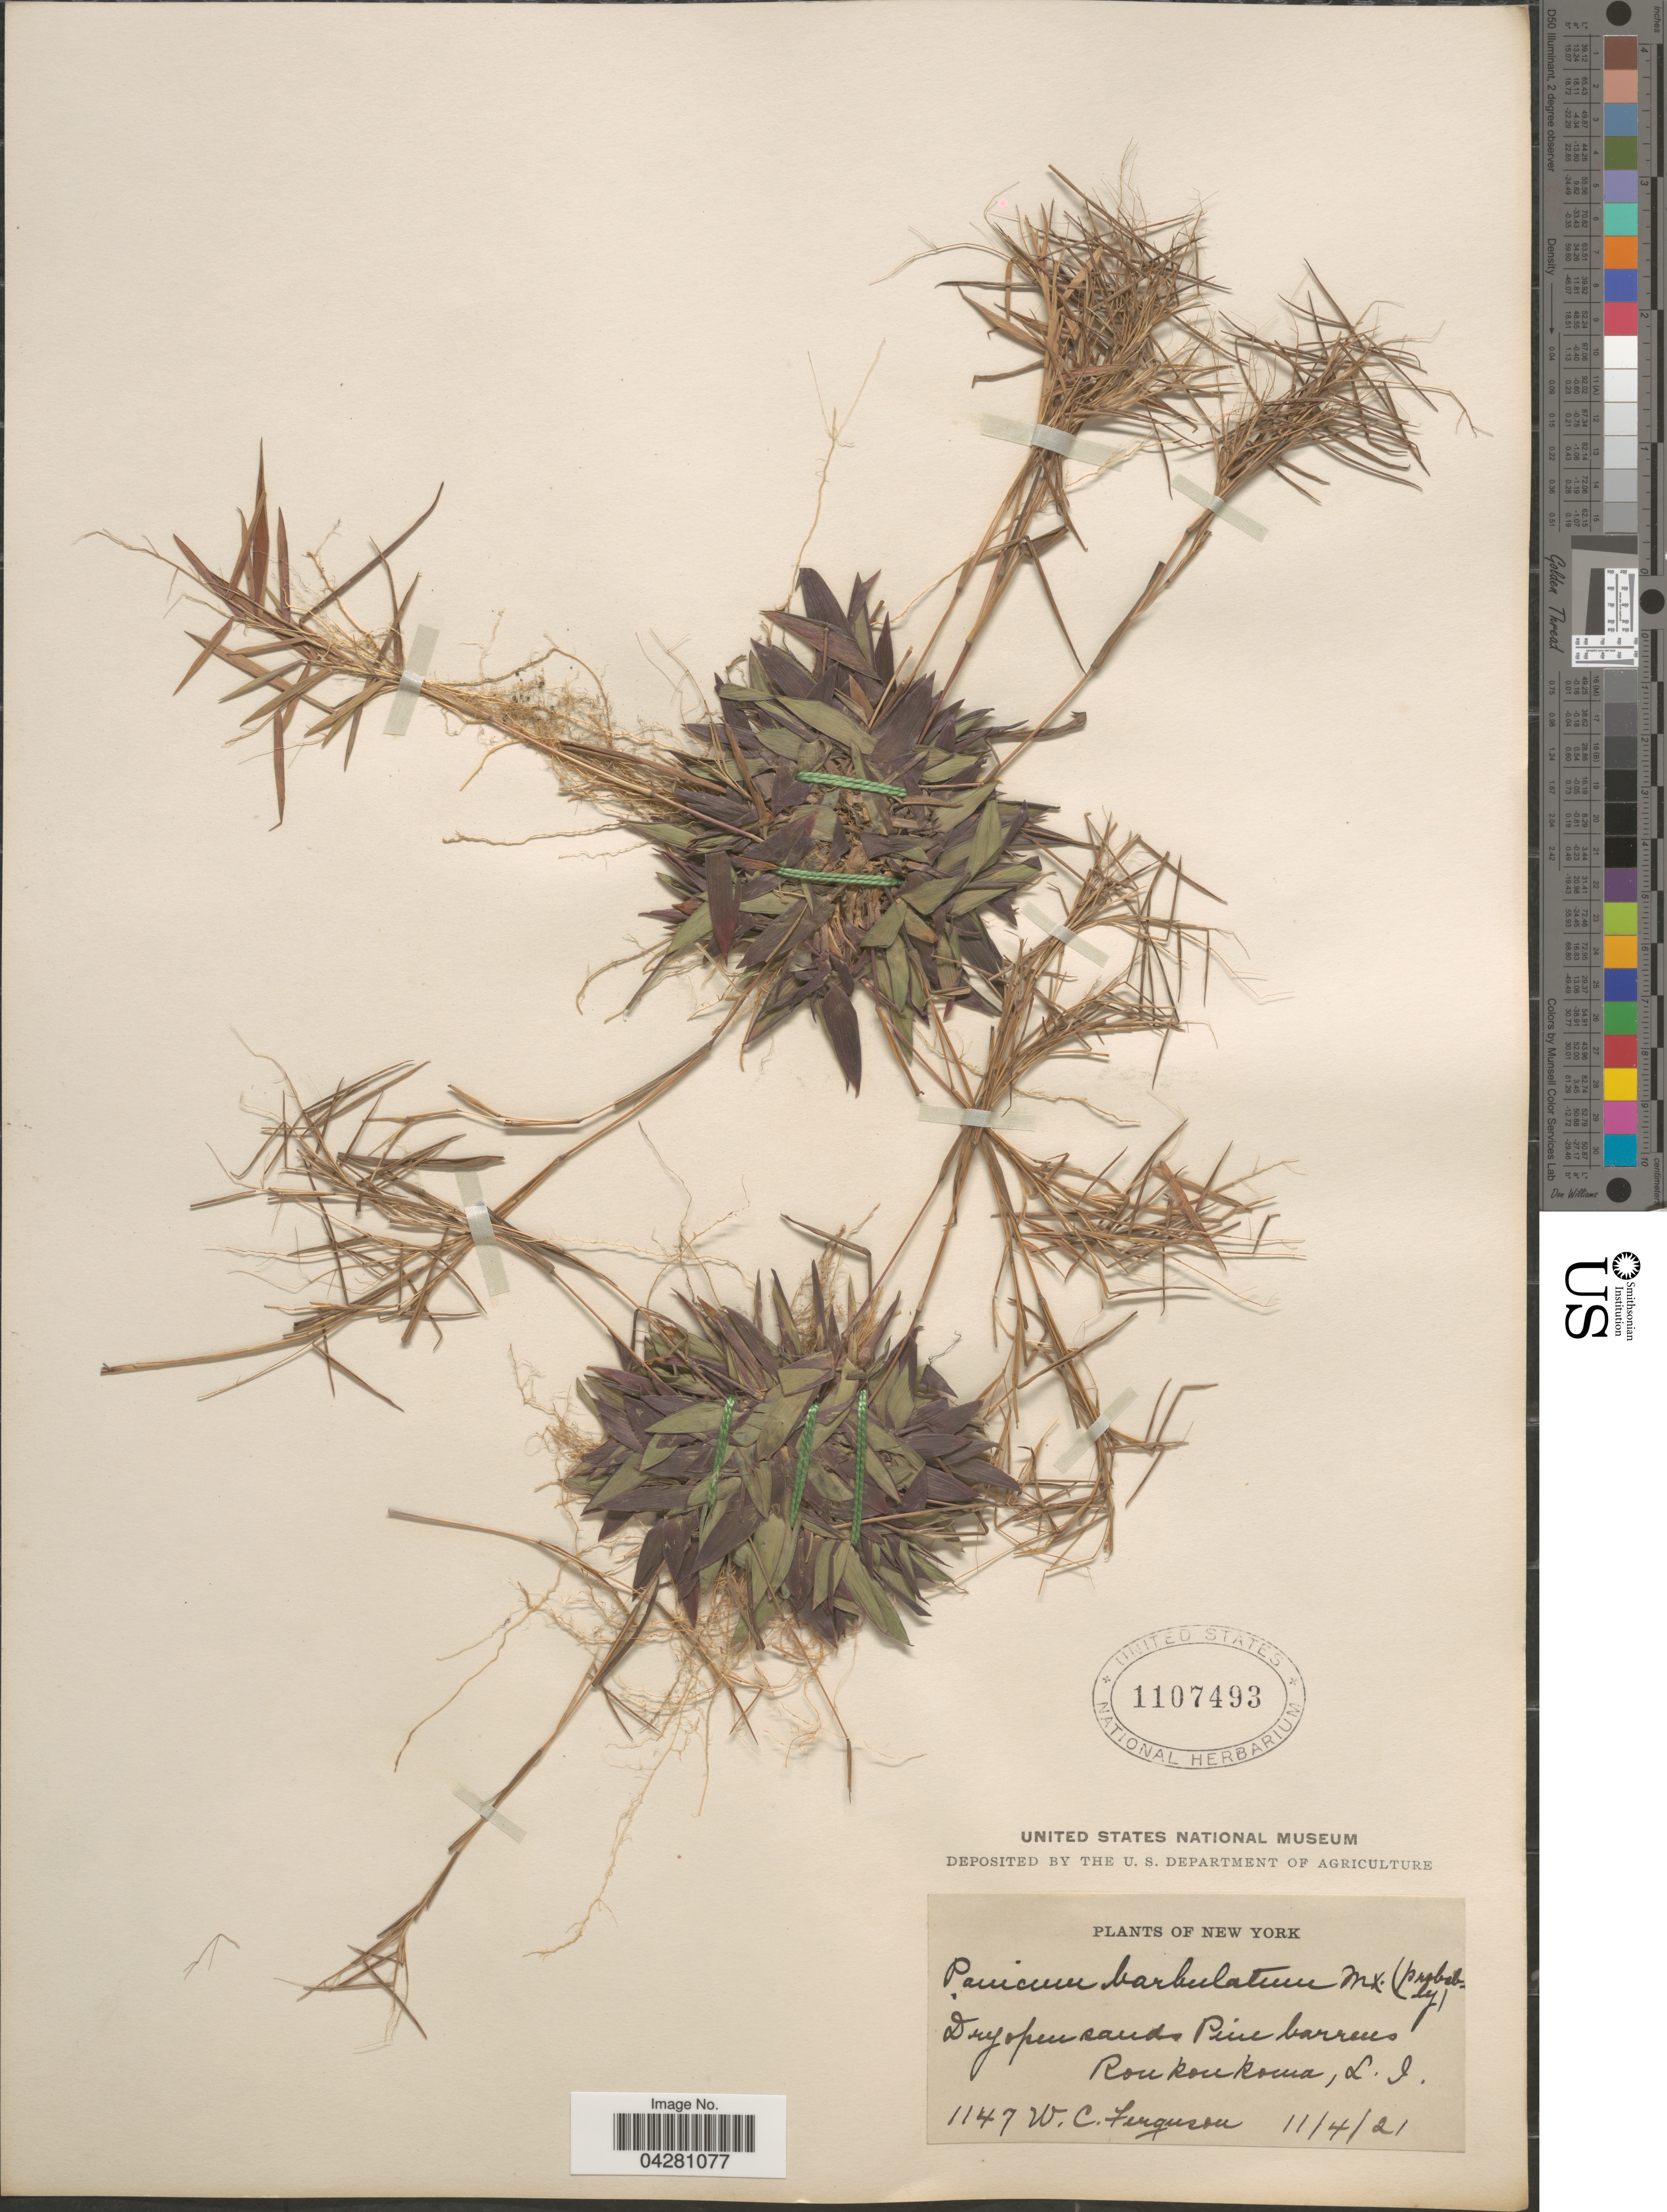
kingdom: Plantae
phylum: Tracheophyta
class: Liliopsida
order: Poales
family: Poaceae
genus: Dichanthelium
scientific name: Dichanthelium dichotomum var. dichotomum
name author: (L.) Gould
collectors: W. Ferguson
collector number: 1147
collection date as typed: Transcribed d/m/y: 11/4/21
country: United States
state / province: New York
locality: Dry open sands Pine barrens Ronkonkoma, L. I.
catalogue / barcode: US 1107493